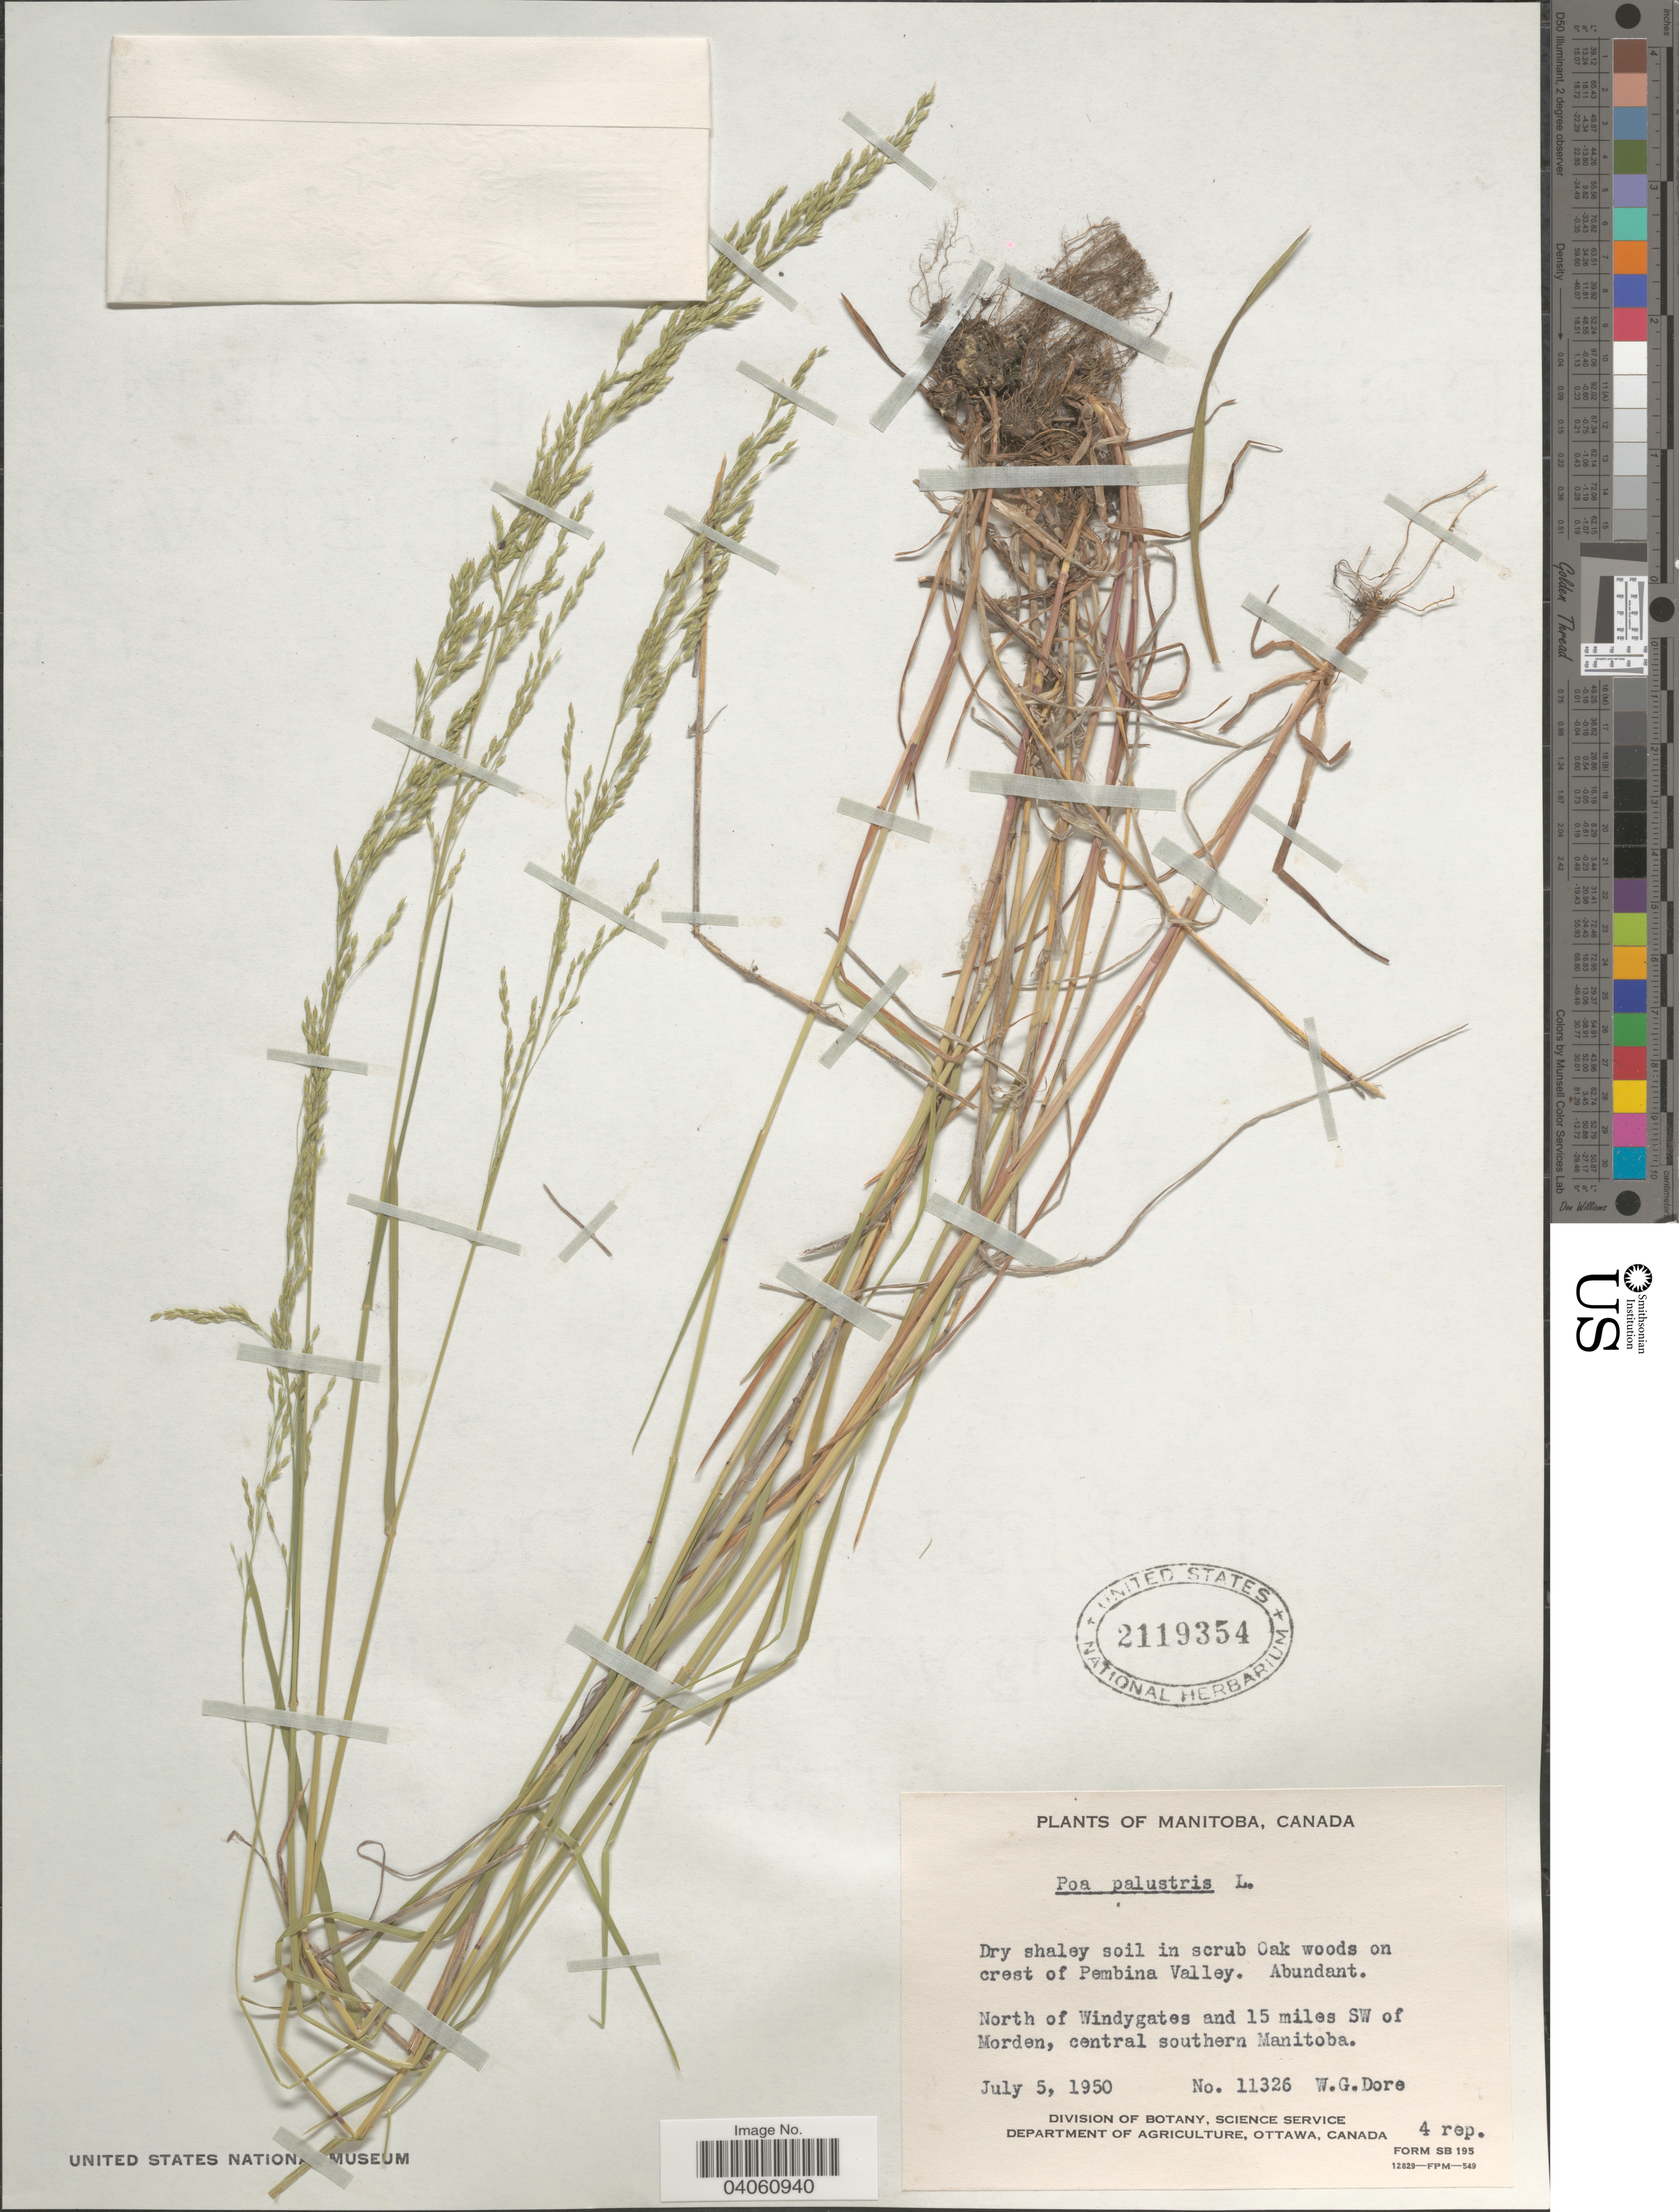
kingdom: Plantae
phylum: Tracheophyta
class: Liliopsida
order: Poales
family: Poaceae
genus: Poa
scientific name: Poa palustris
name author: L.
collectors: W. Dore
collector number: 11326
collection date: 1950-07-05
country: Canada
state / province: Manitoba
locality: Okad woods on crest of Pembina Valley. North of Windygates and 15 miles SW of Morden, central southern Manitoba.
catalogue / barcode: US 2119354